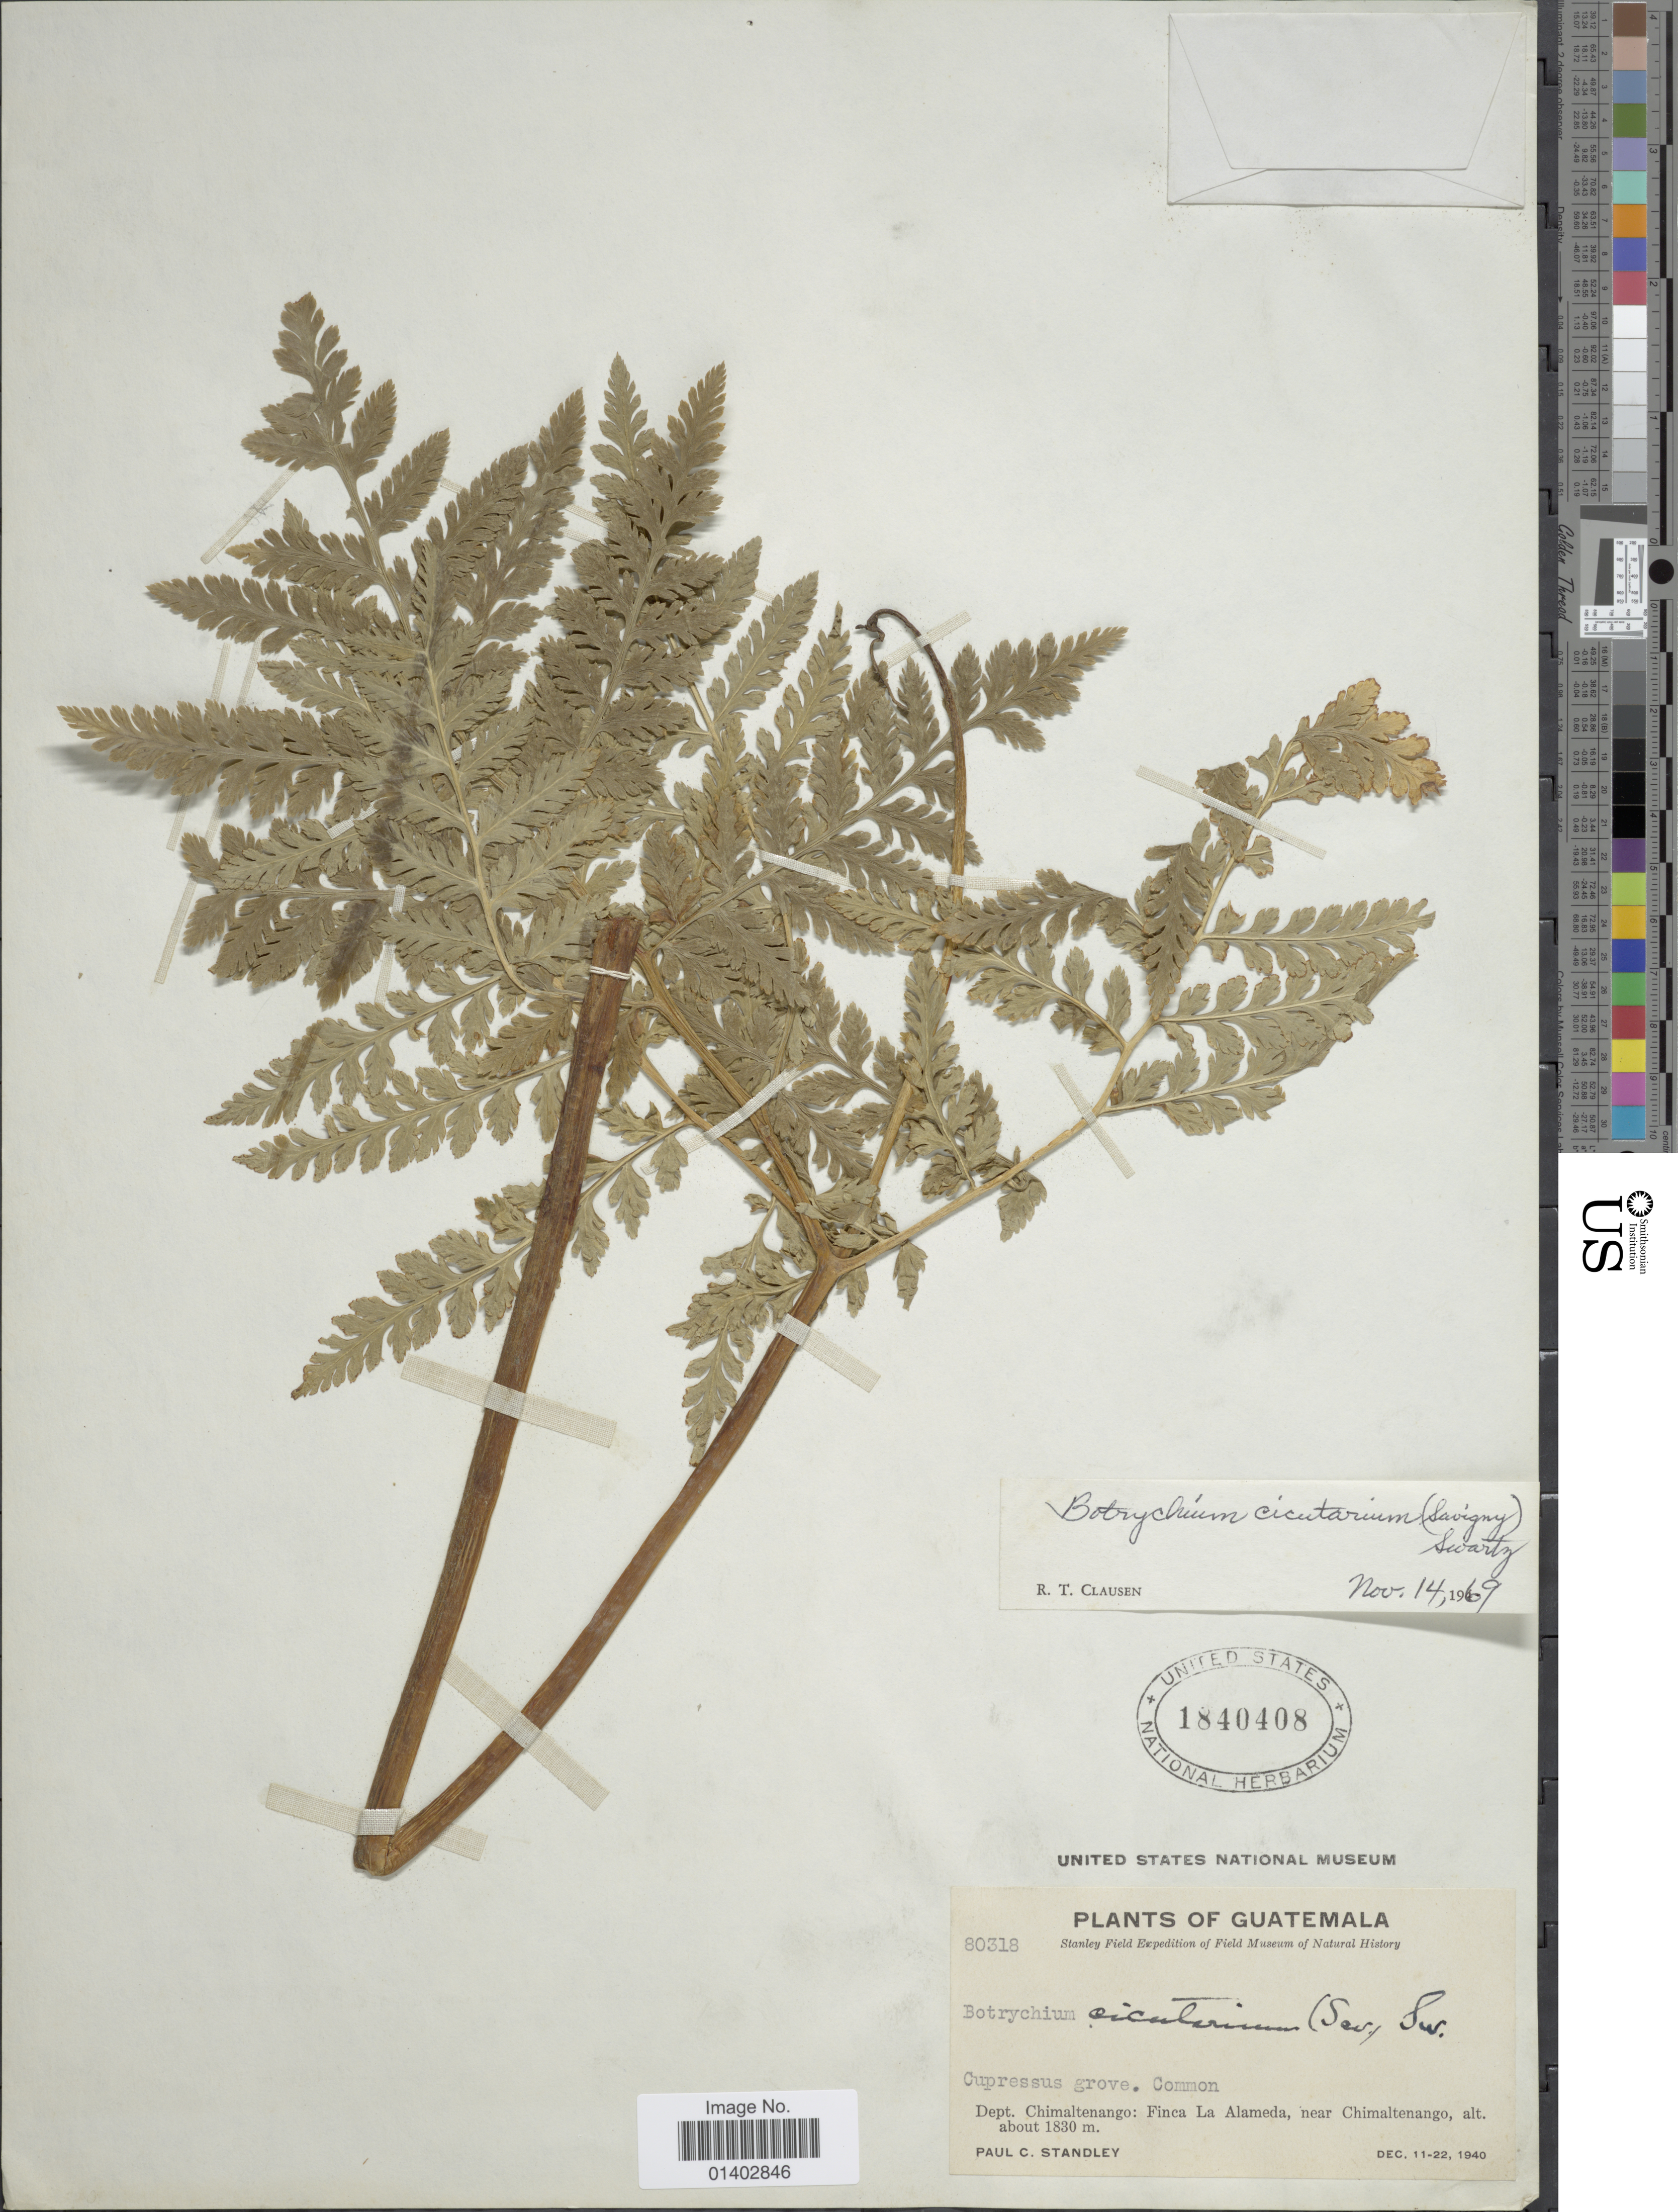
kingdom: Plantae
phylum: Tracheophyta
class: Polypodiopsida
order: Ophioglossales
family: Ophioglossaceae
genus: Botrychium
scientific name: Botrychium virginianum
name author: (L.) Sw.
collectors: P. C. Standley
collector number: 80318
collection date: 1940-12-11/1940-12-22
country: Guatemala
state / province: Chimaltenango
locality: Dept. Chimaltenango: finca La Alameda, near Chimaltenango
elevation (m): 1830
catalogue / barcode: US 1840408